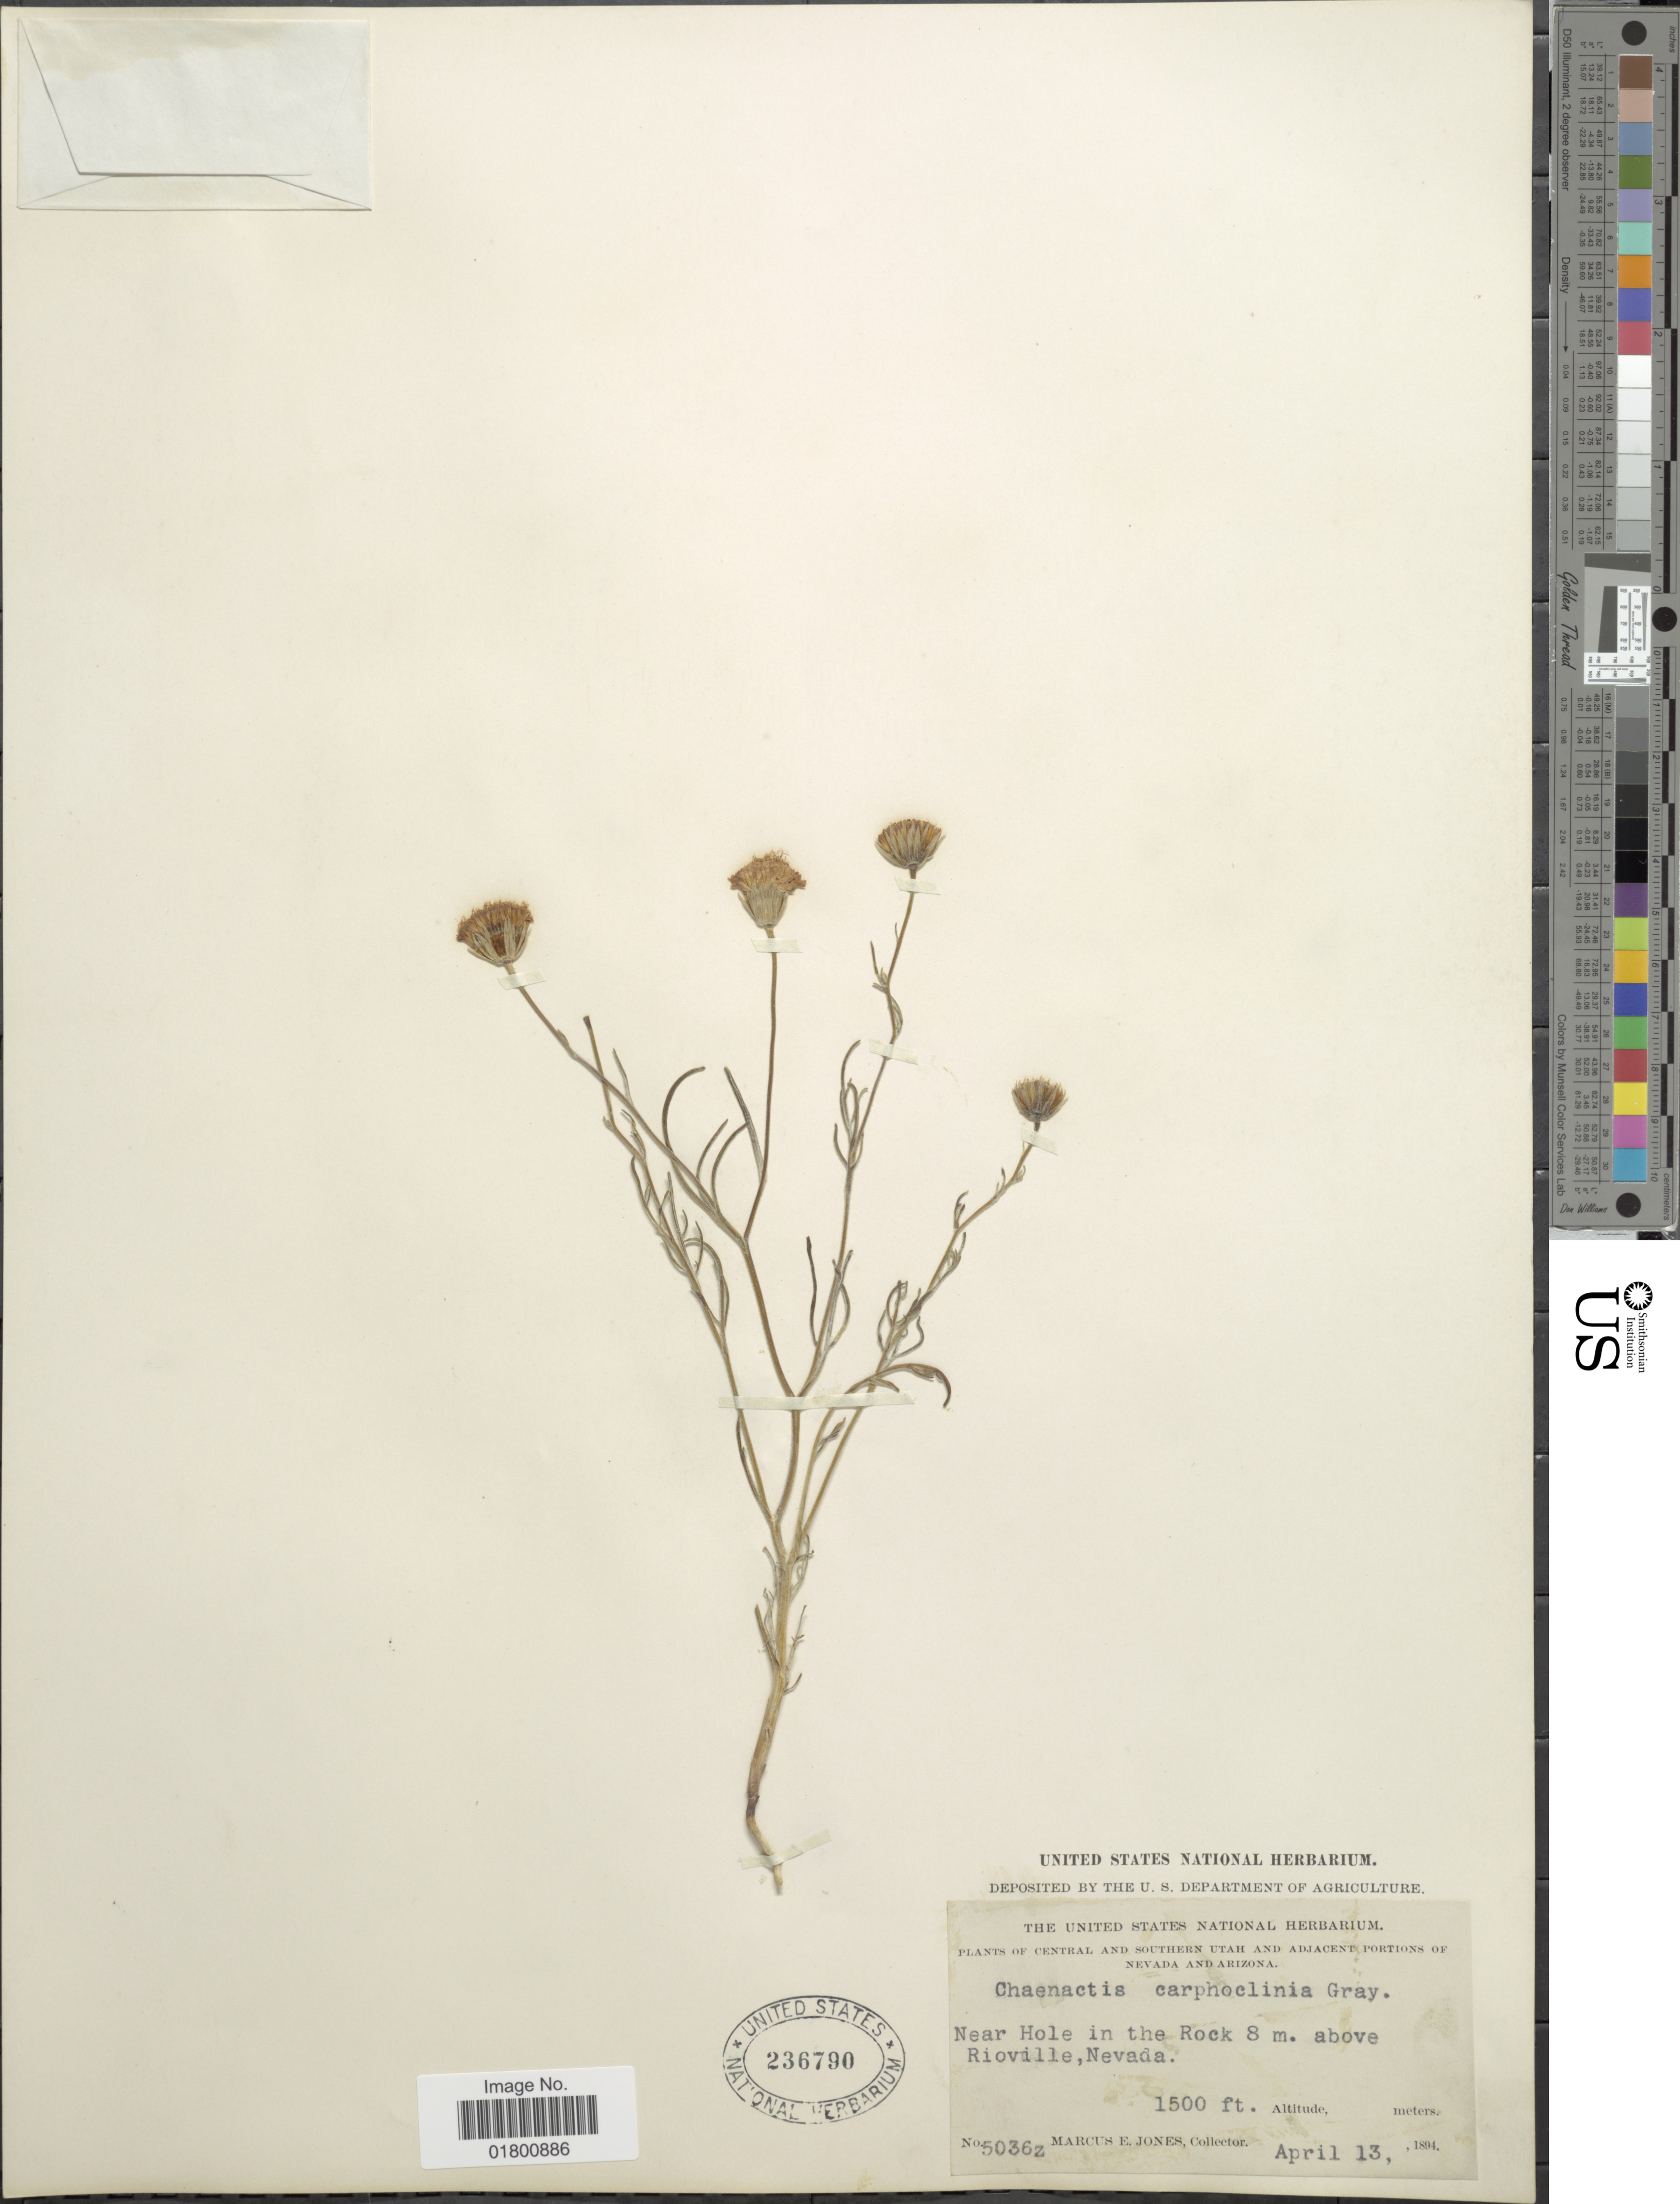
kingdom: Plantae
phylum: Tracheophyta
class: Magnoliopsida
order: Asterales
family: Asteraceae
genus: Chaenactis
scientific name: Chaenactis carphoclinia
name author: A. Gray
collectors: M. E. Jones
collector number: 5036z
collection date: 1894-04-13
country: United States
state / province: Nevada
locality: Central and Southern Utah and Adjacent Portions of Nevada and Arizona, Near Hole in the Rock 8 m. above Rioville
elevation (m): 457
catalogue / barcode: US 236790